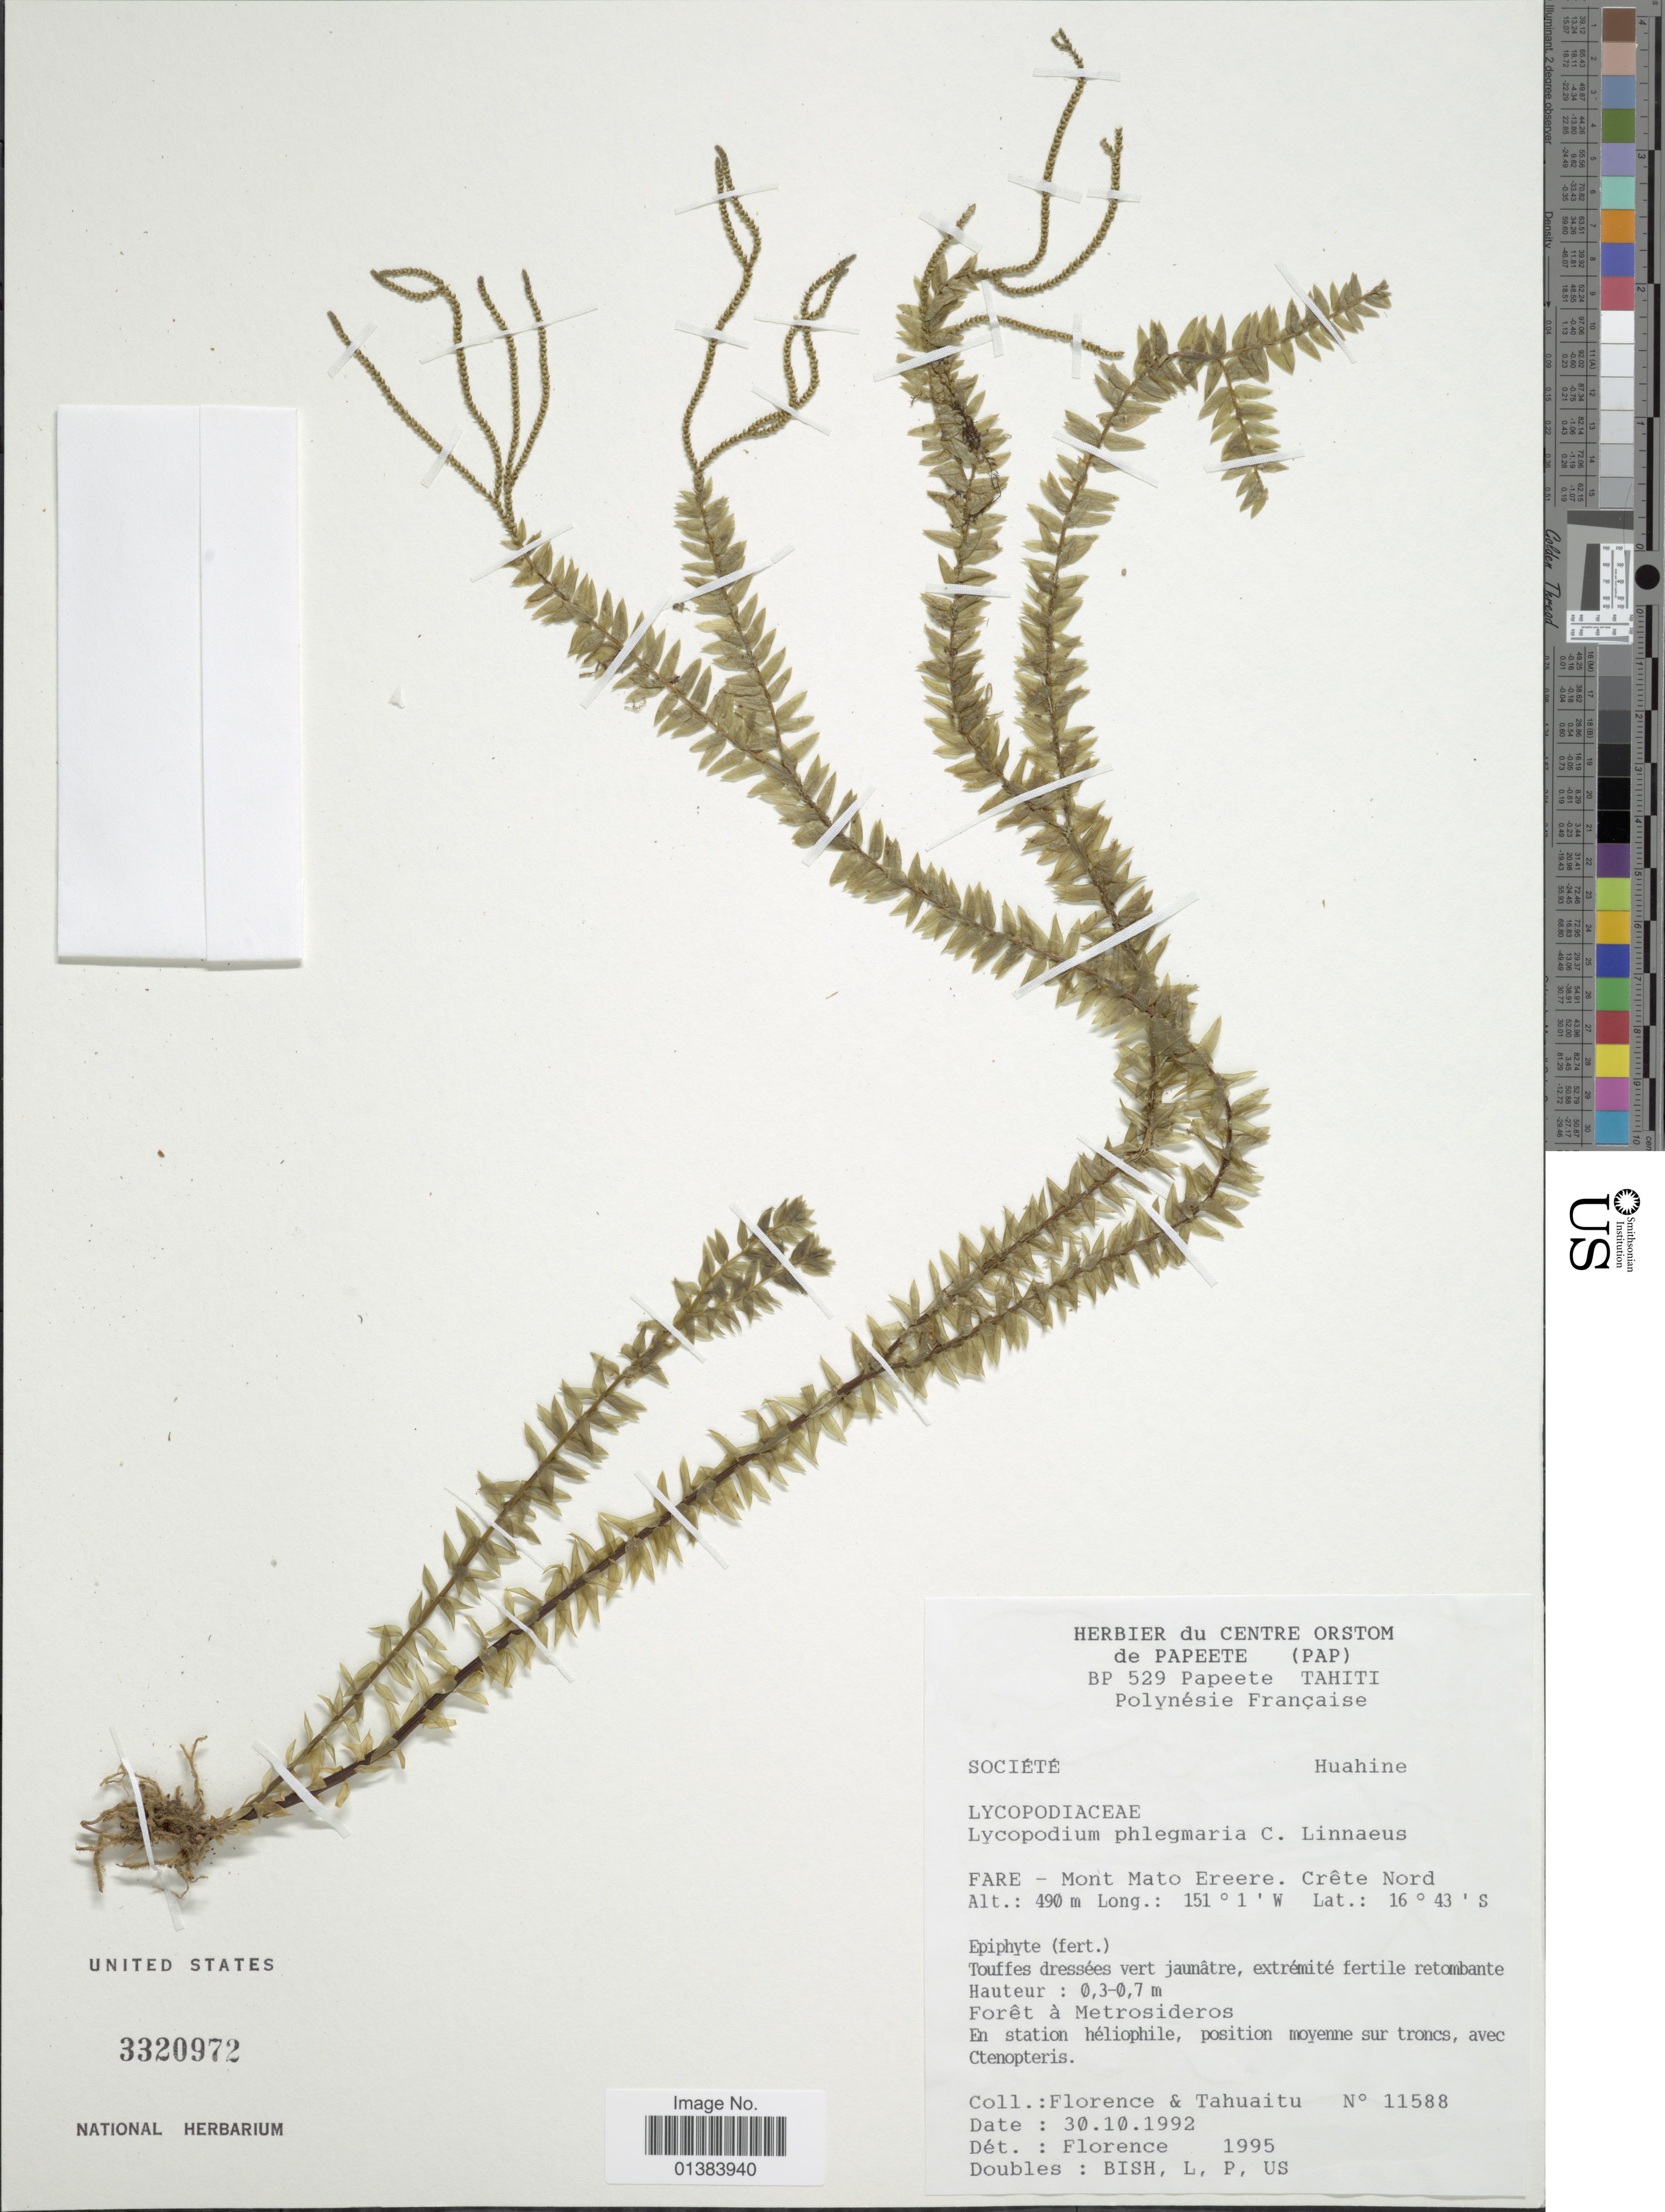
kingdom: Plantae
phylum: Tracheophyta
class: Lycopodiopsida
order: Lycopodiales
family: Lycopodiaceae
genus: Phlegmariurus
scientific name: Phlegmariurus australis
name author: (Willd.) A. R. Field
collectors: -. Florence & -. Tahuaitu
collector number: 11588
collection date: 1992-10-30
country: French Polynesia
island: Huahine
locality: Societe, Huahine, Fare - Mont Mato Ereere. Crête Nord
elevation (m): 490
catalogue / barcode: US 3320972